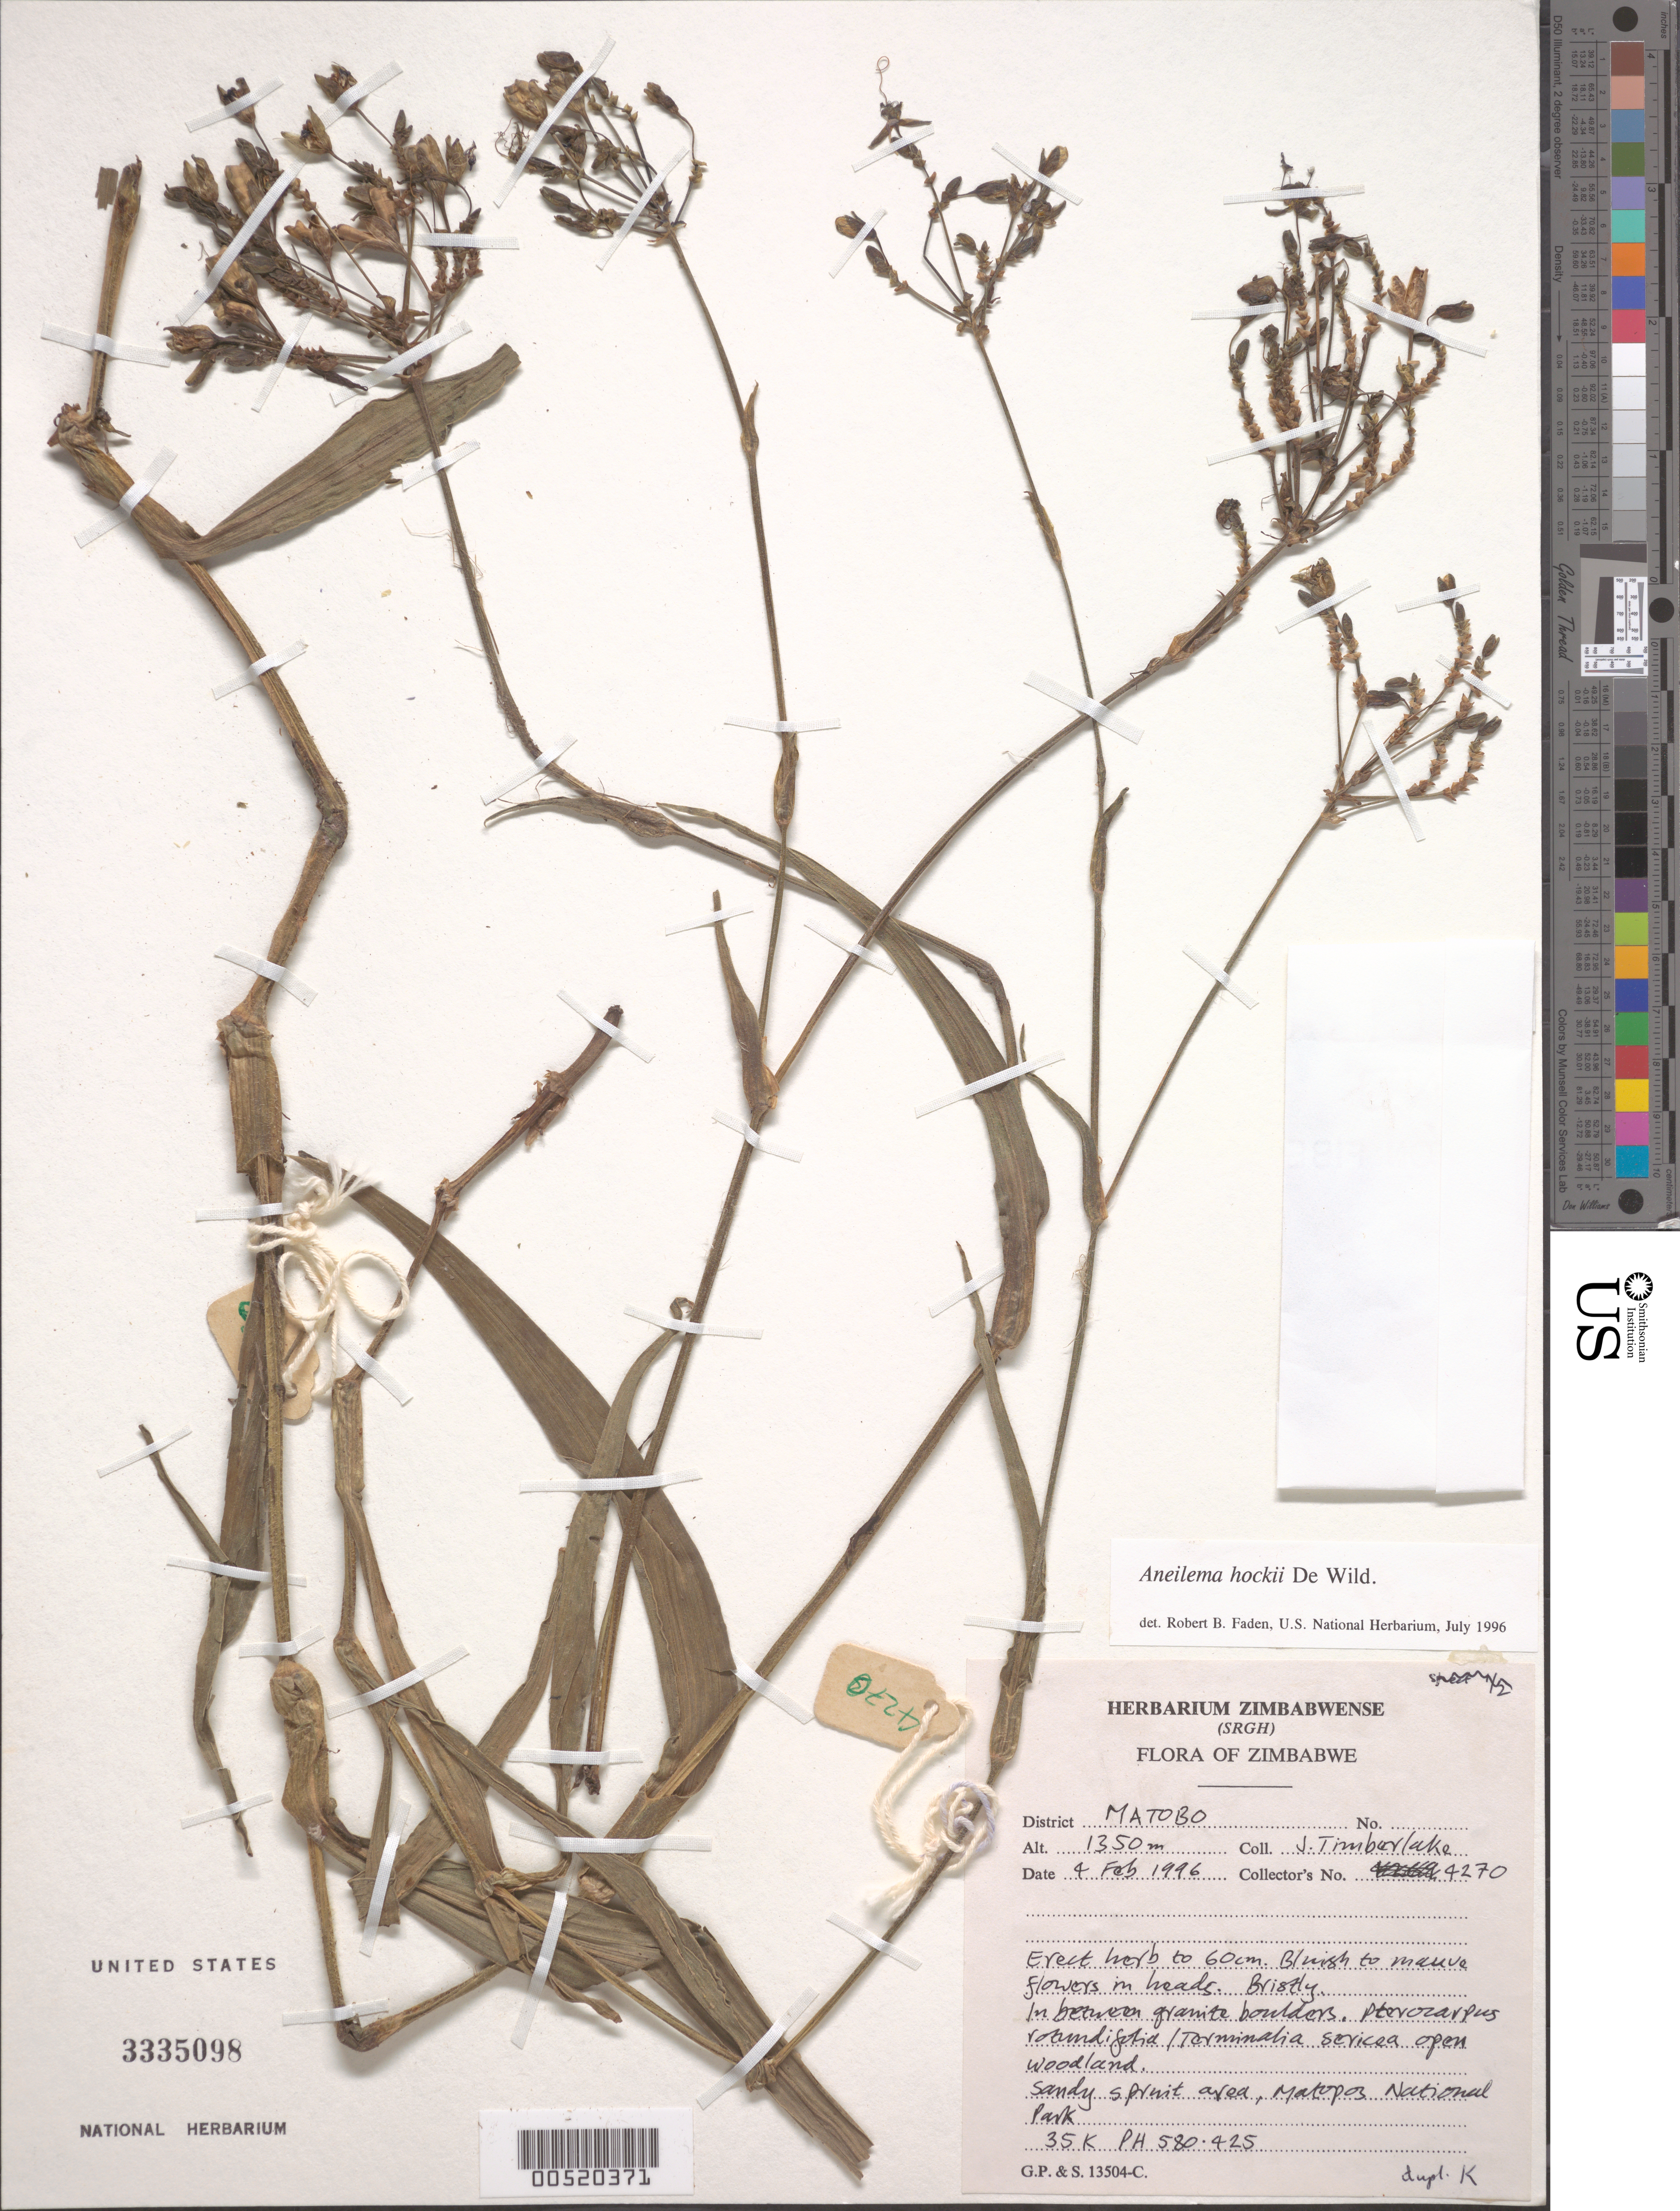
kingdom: Plantae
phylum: Tracheophyta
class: Liliopsida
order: Commelinales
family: Commelinaceae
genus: Aneilema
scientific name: Aneilema hockii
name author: De Wild.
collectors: J. Timberlake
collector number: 4270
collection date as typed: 04 Feb 1996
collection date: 1996-02-04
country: Zimbabwe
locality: Matobo, matobo national park, sandy spirit dam area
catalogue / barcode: US 3335098